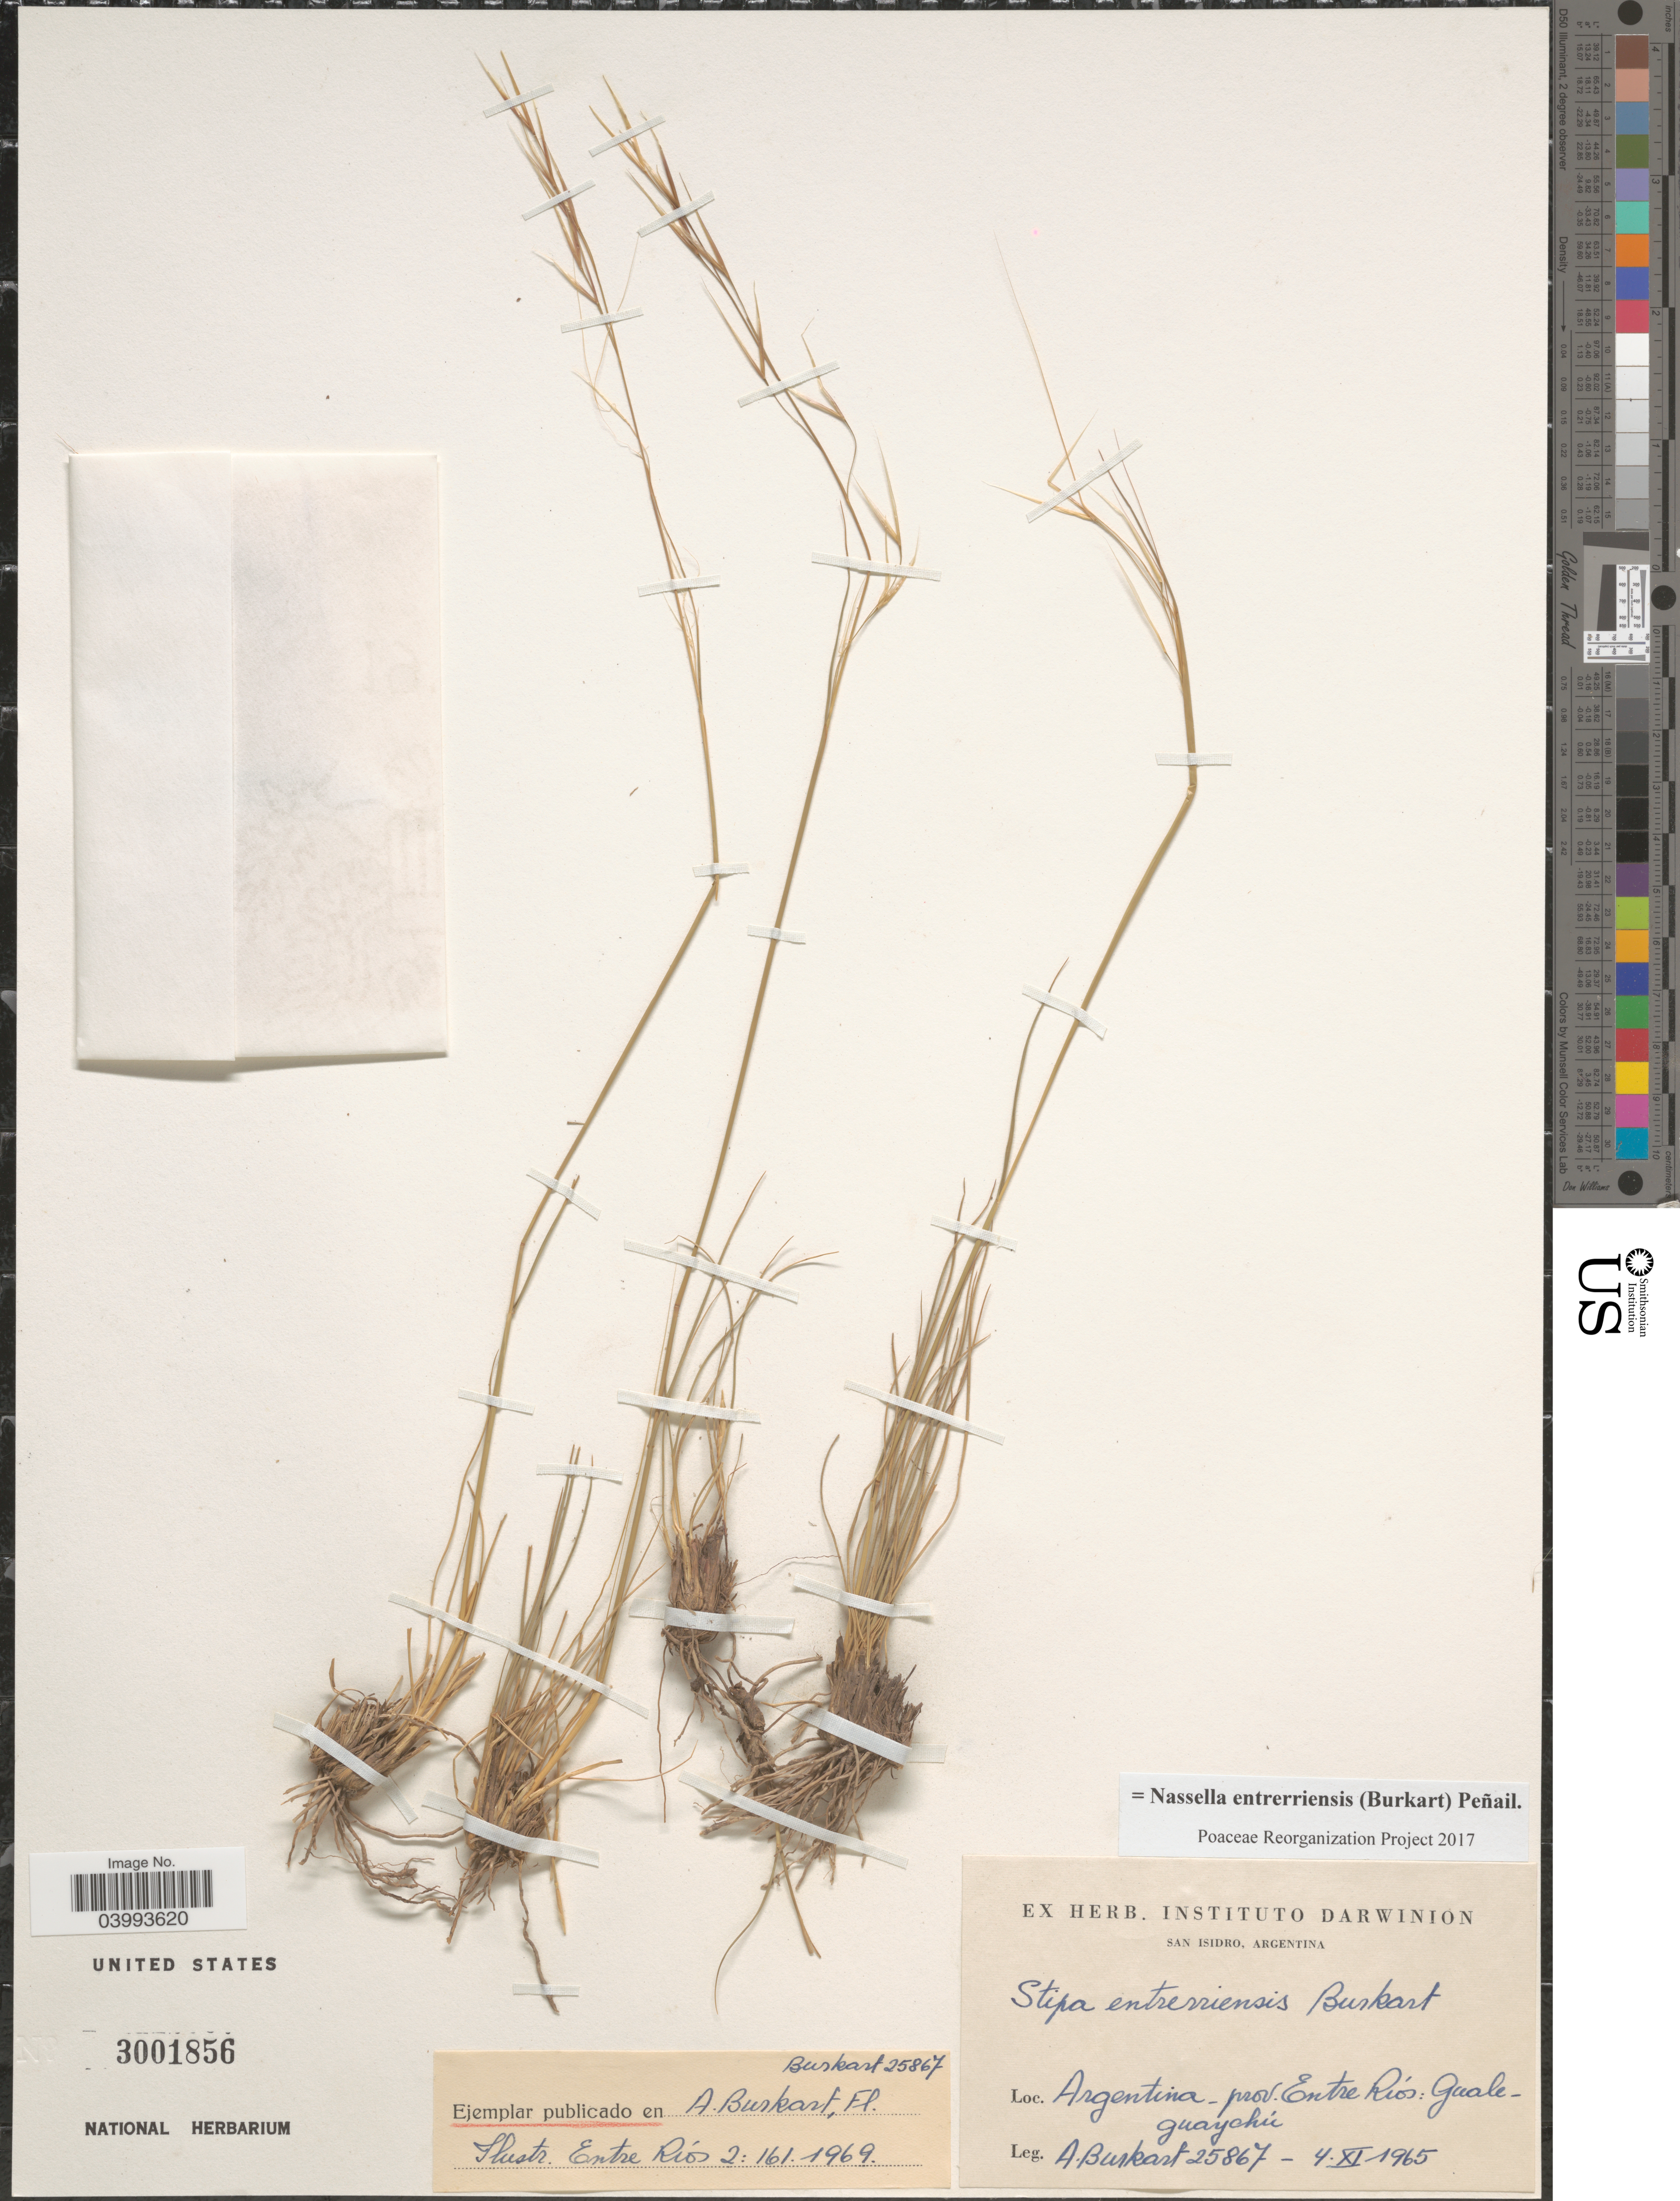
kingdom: Plantae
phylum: Tracheophyta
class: Liliopsida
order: Poales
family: Poaceae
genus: Nassella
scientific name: Nassella entrerriensis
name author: (Burkart) Peñail.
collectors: A. E. Burkart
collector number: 25867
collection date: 1965-11-04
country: Argentina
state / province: Entre Rios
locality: Gualeguaychú.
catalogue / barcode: US 3001856